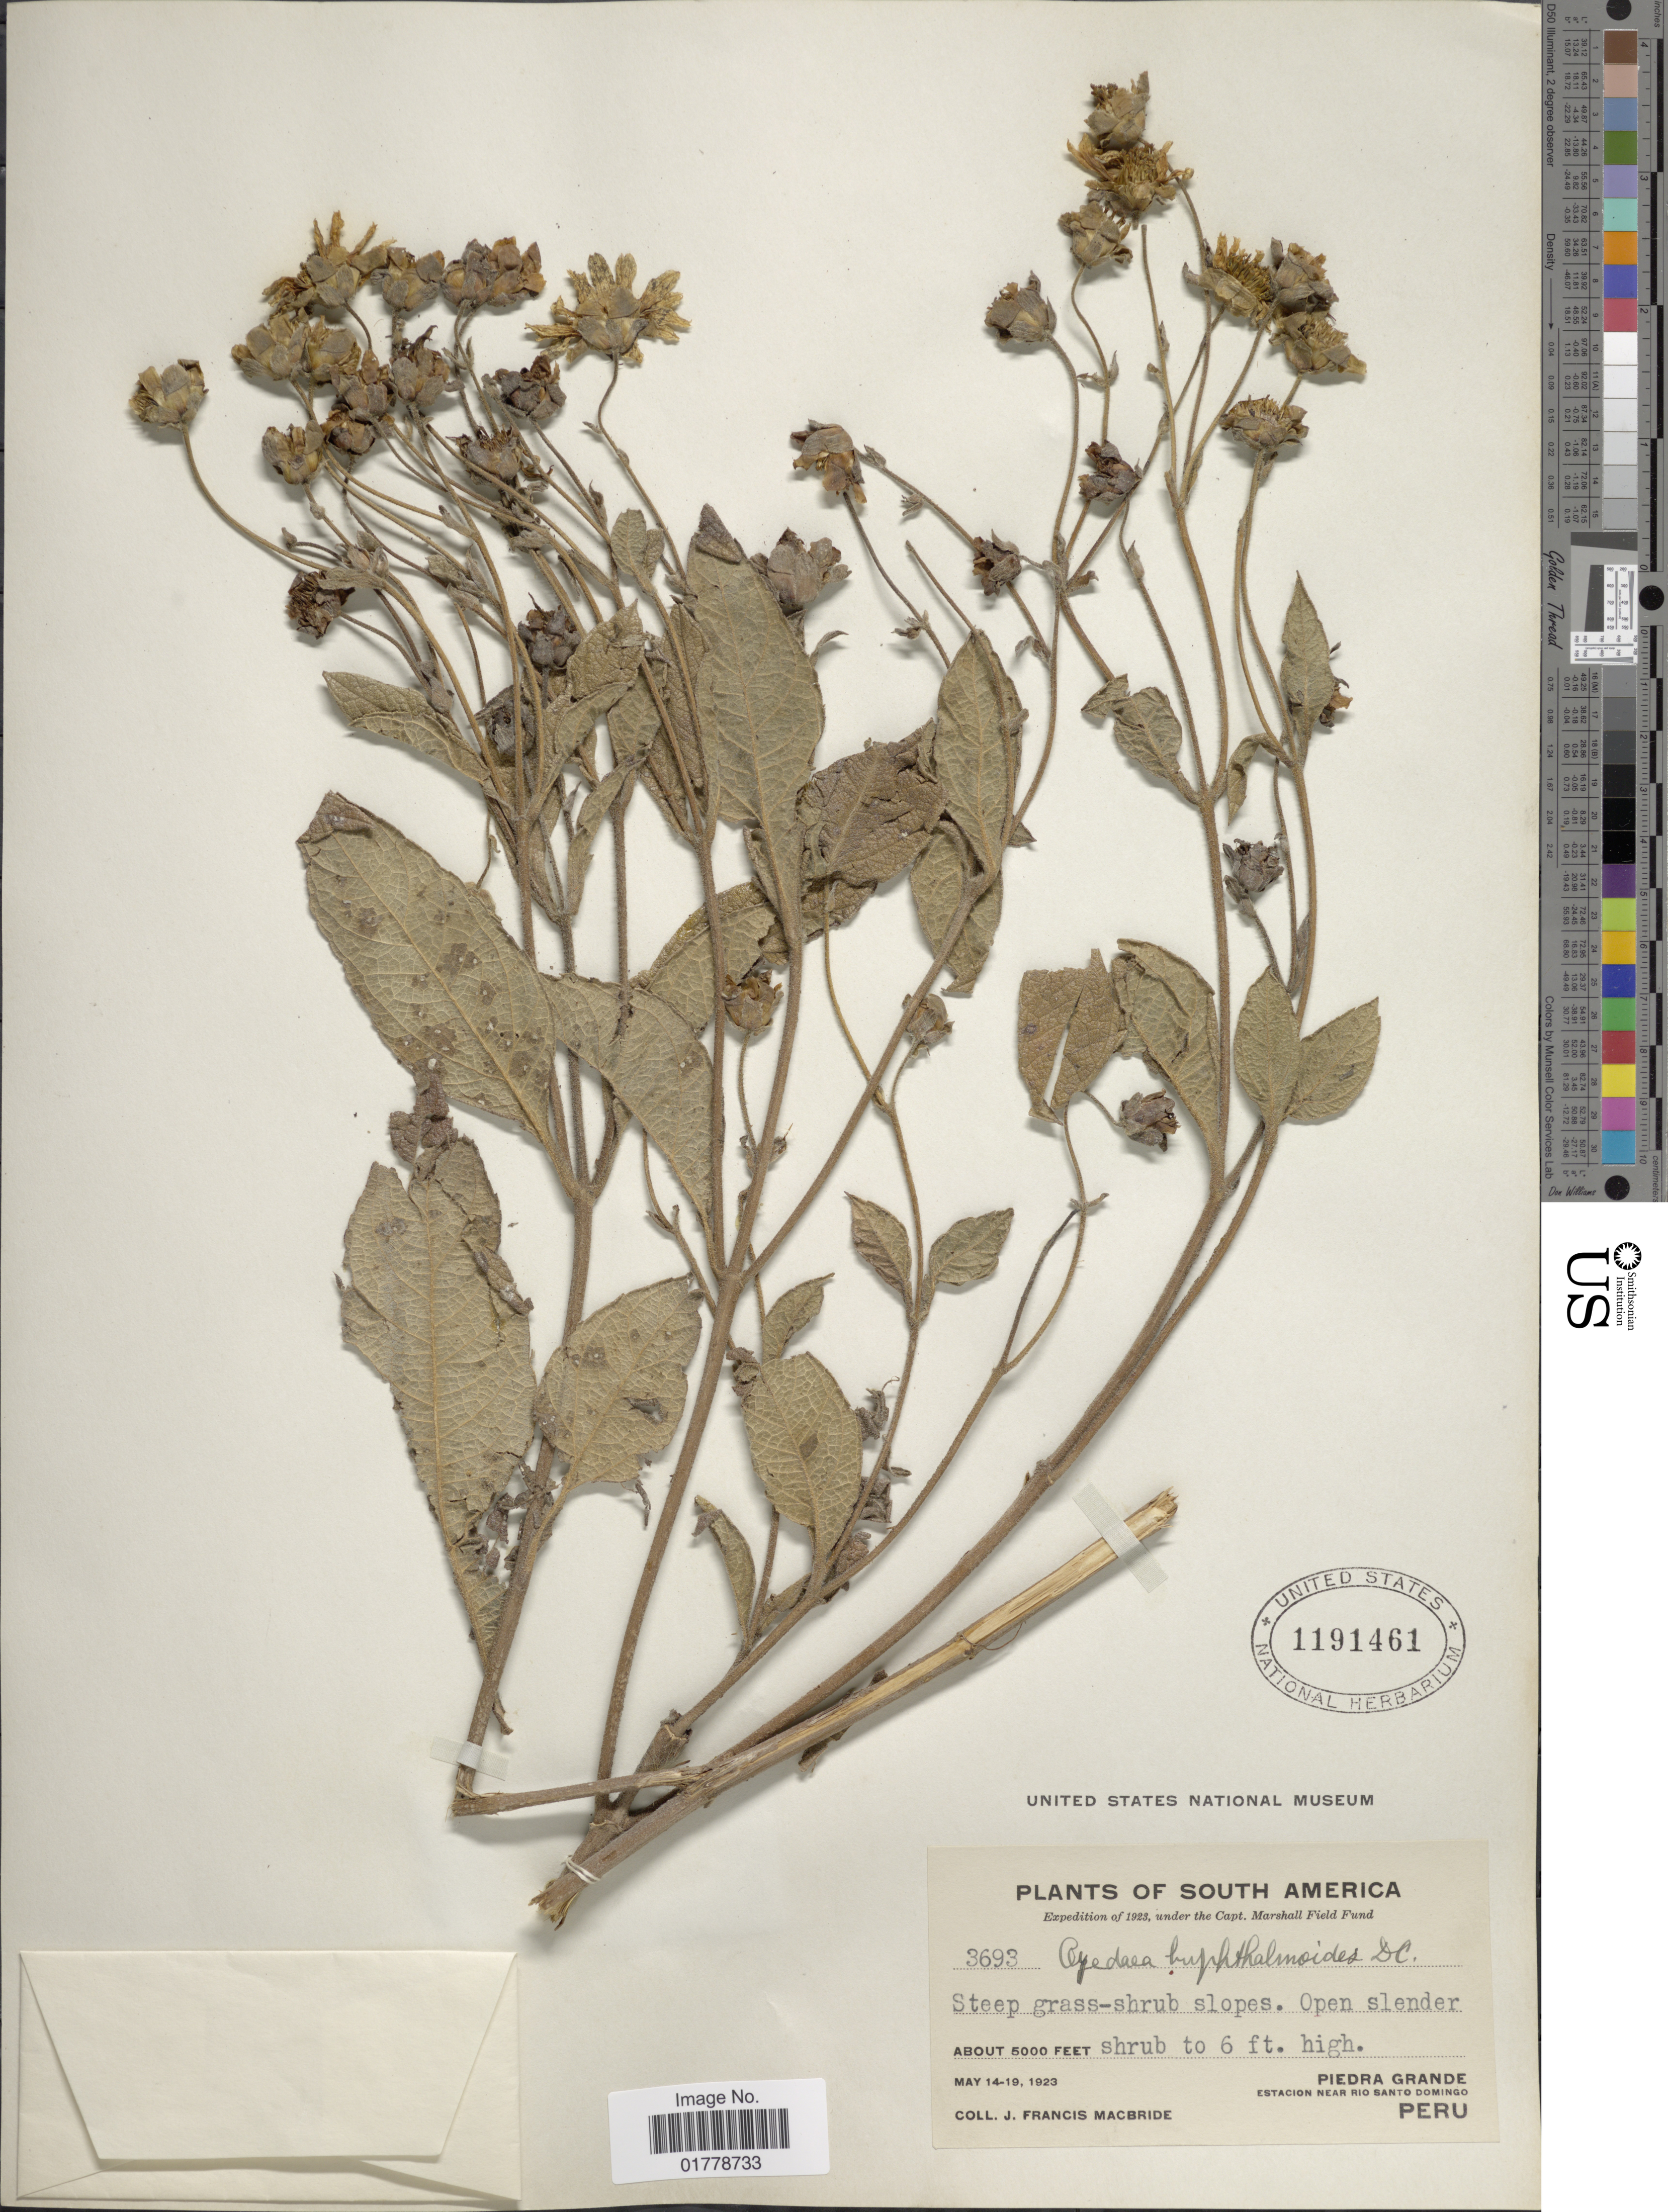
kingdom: Plantae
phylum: Tracheophyta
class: Magnoliopsida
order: Asterales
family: Asteraceae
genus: Oyedaea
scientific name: Oyedaea buphthalmoides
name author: DC.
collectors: J. F. Macbride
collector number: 3693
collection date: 1923-05-14/1923-05-19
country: Peru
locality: Steep grass-shrub slopes. Piedra Grande. Estacion near Rio Santo Domingo, Peru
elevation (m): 1524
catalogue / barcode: US 1191461